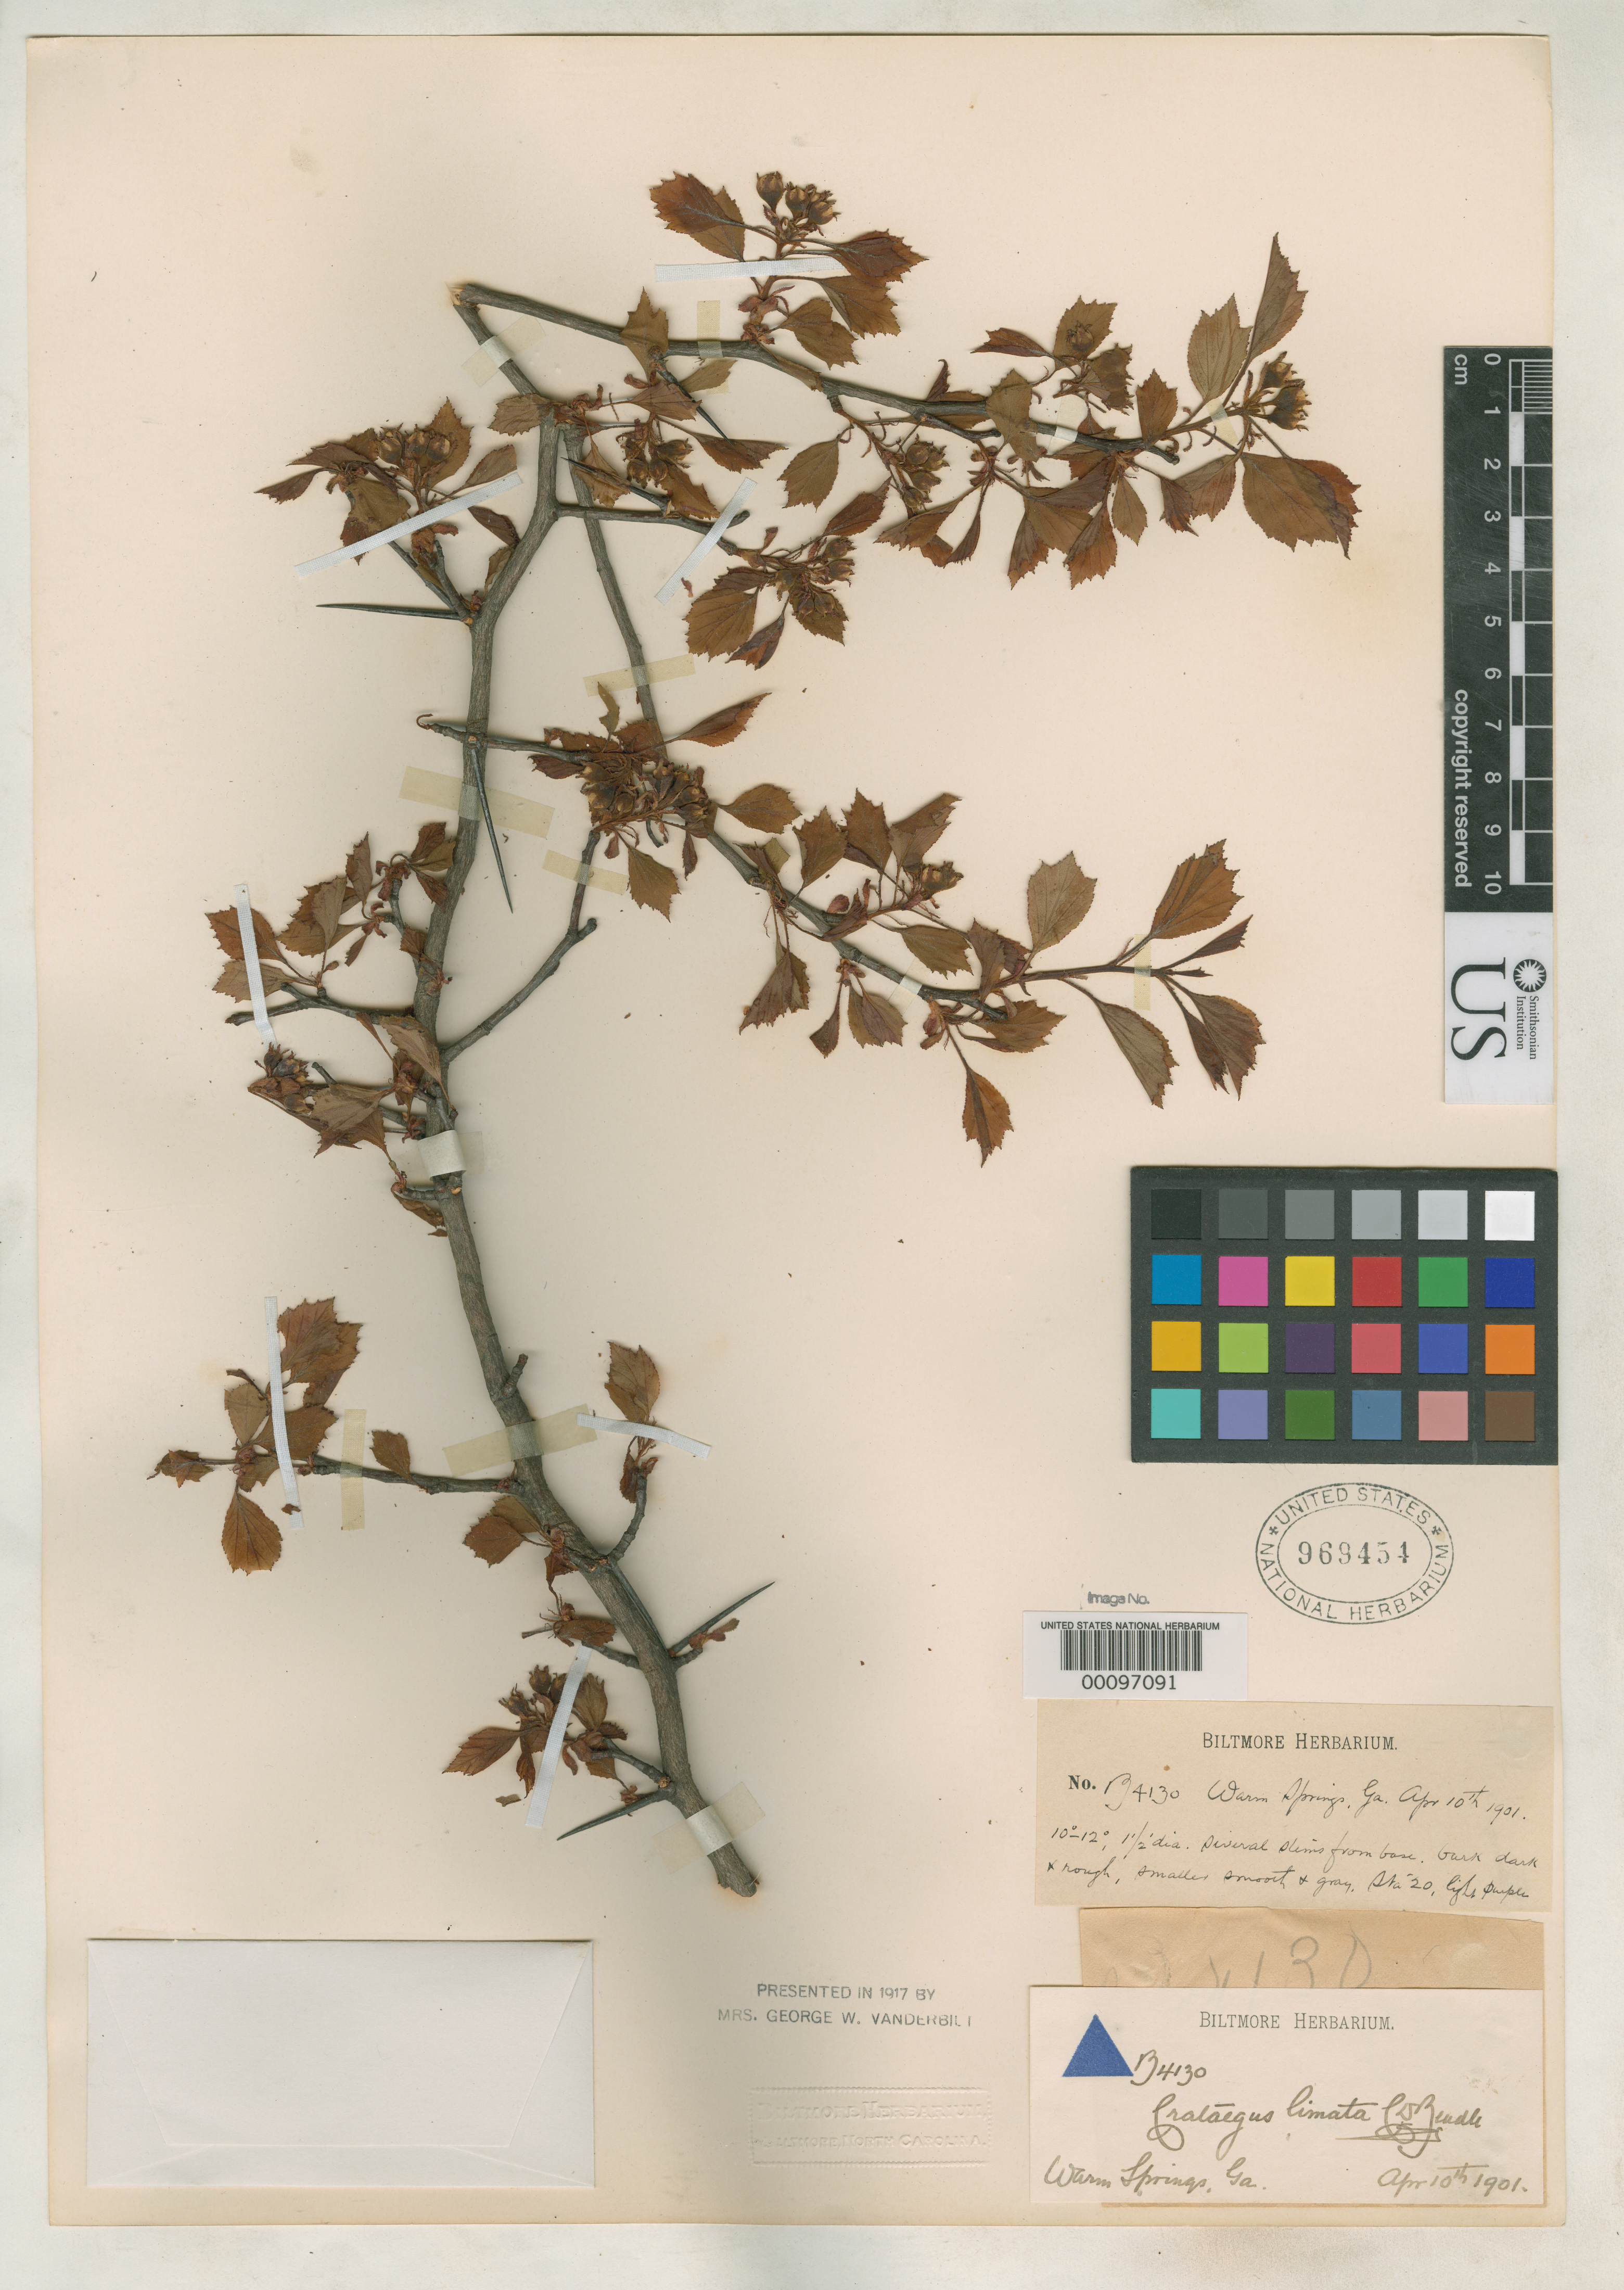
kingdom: Plantae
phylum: Tracheophyta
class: Magnoliopsida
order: Rosales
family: Rosaceae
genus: Crataegus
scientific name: Crataegus limata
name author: Beadle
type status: Syntype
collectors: ex herb. Biltmore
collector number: B 1139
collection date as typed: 08 Sep 1899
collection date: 1899-09-08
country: United States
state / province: Georgia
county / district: Meriwether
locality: Warm Springs.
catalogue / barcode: US 969454